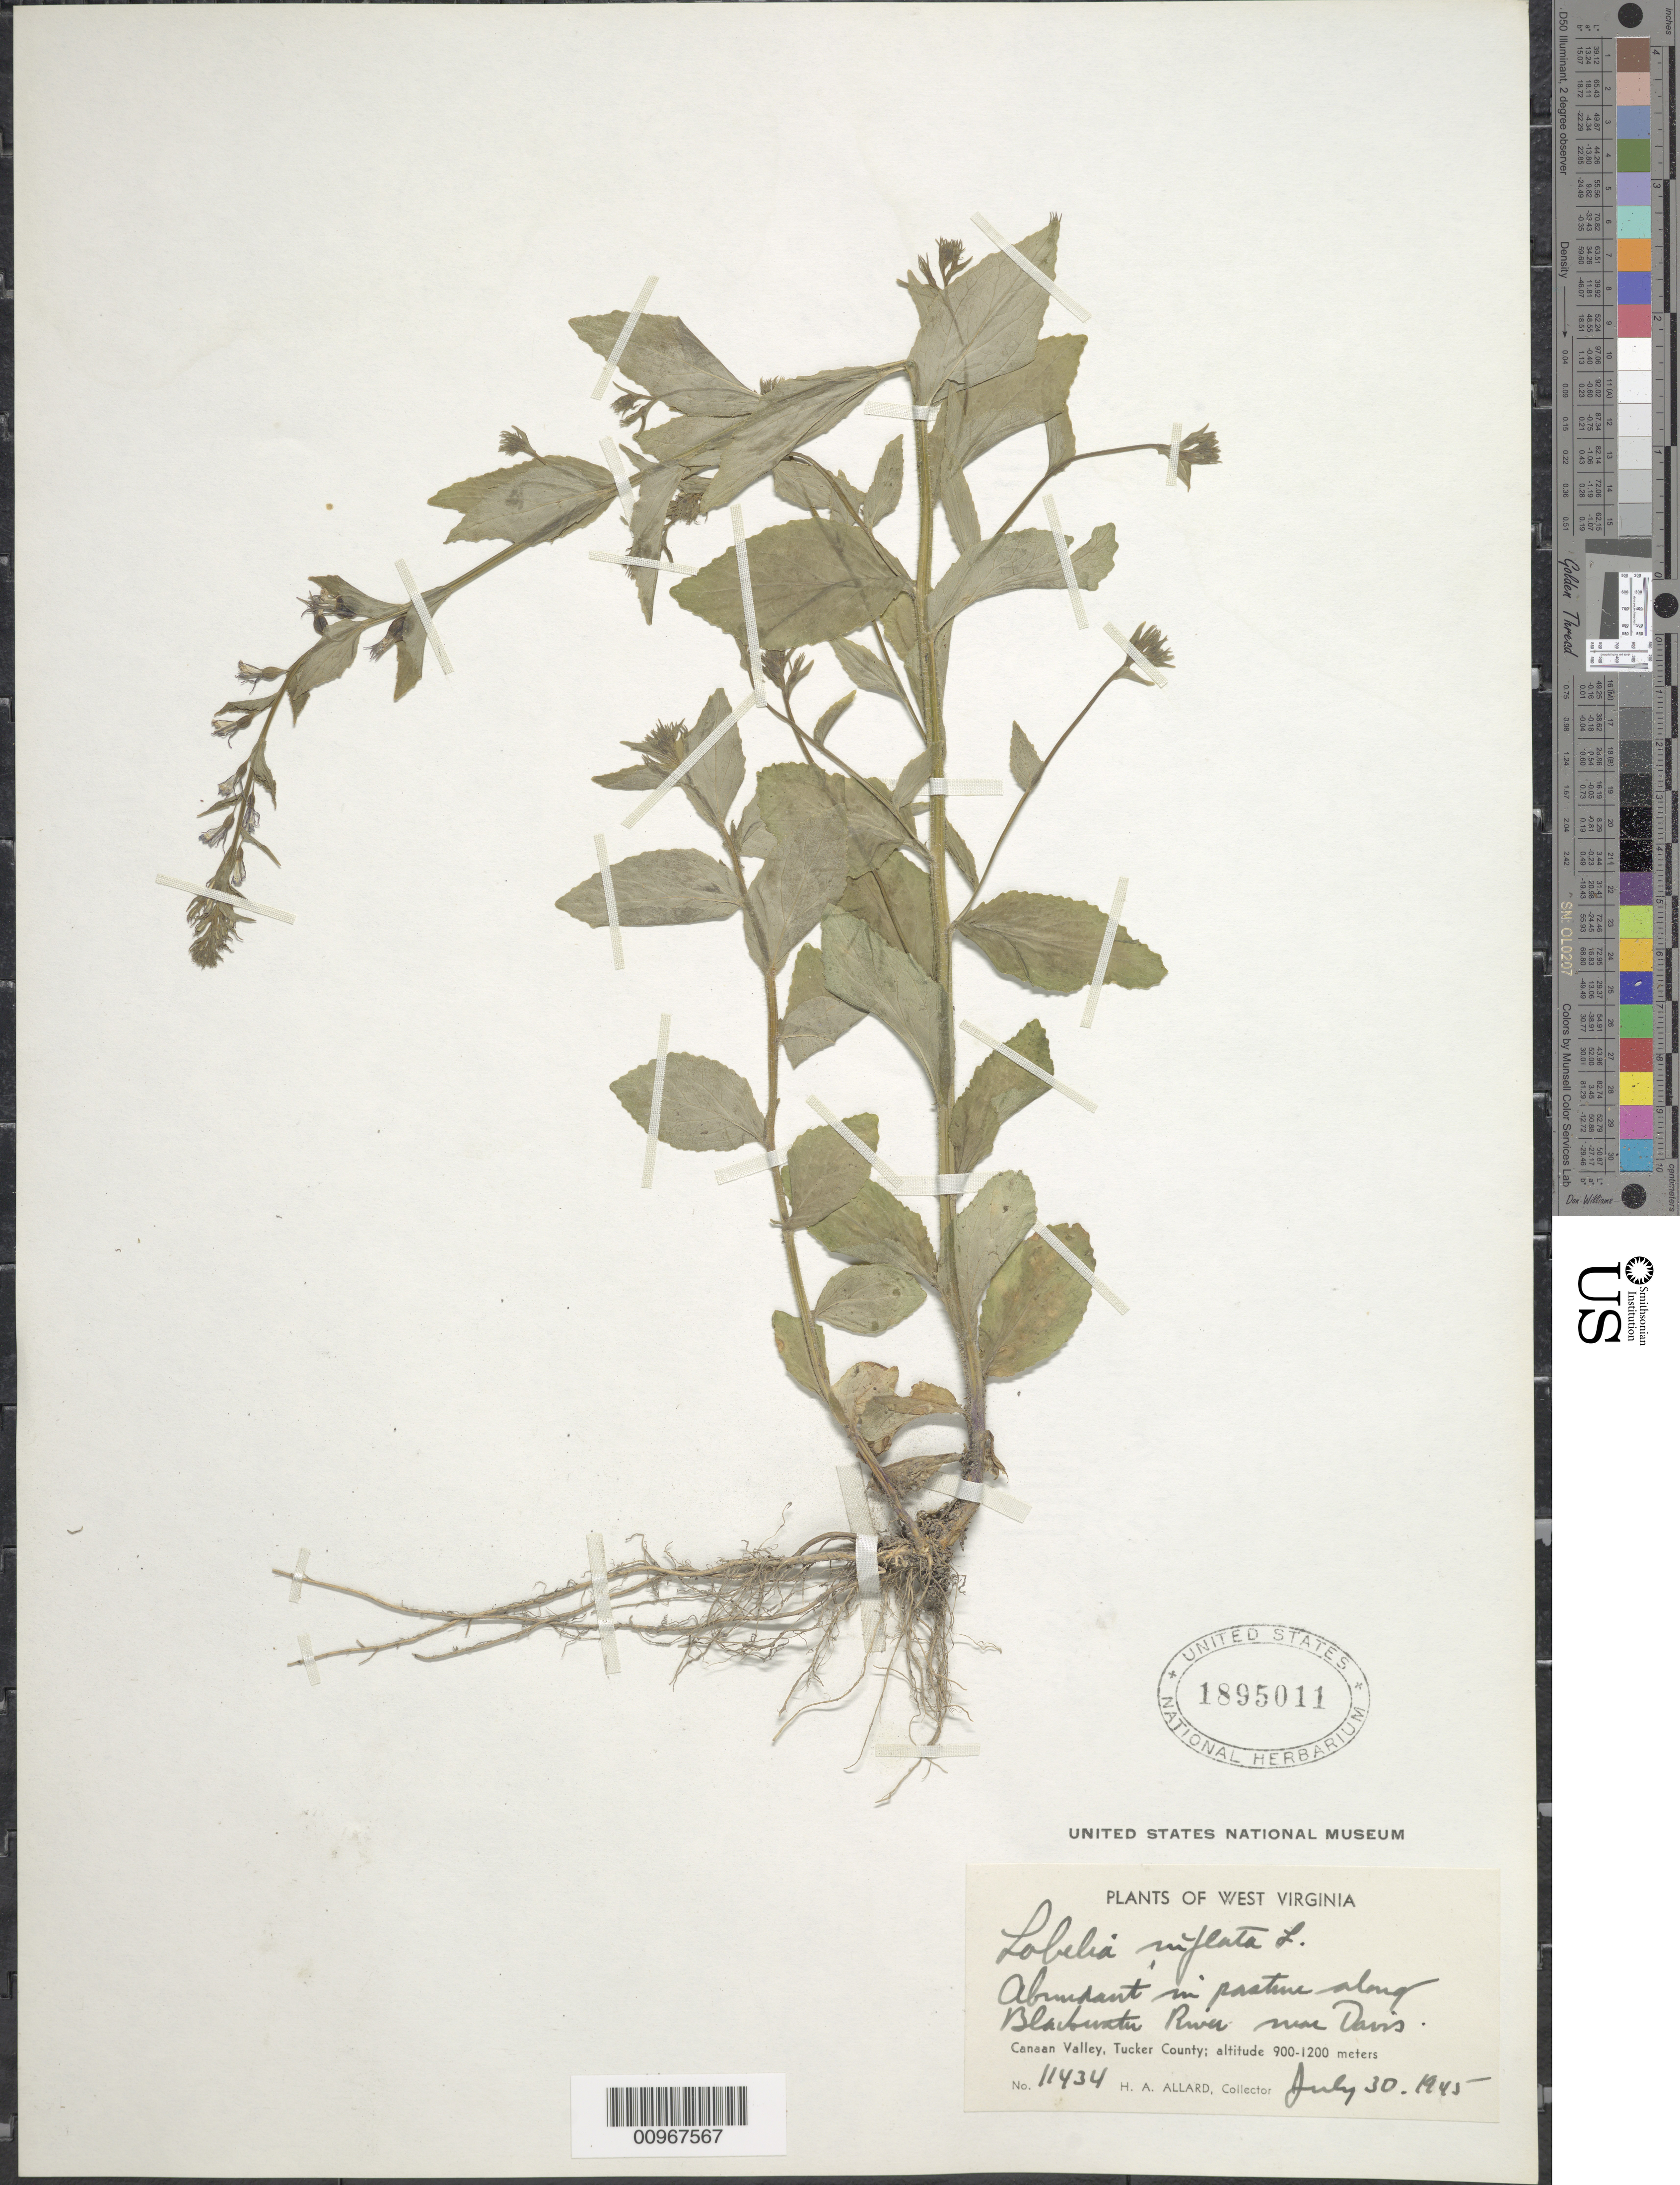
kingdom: Plantae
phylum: Tracheophyta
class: Magnoliopsida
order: Asterales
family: Campanulaceae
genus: Lobelia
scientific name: Lobelia inflata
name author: L.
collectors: H. A. Allard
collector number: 11434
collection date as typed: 30 Jul 1945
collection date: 1945-07-30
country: United States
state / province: West Virginia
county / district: Tucker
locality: Canaan Valley, Blackwater River near Davis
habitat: abundant in pasture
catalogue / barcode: US 1895011